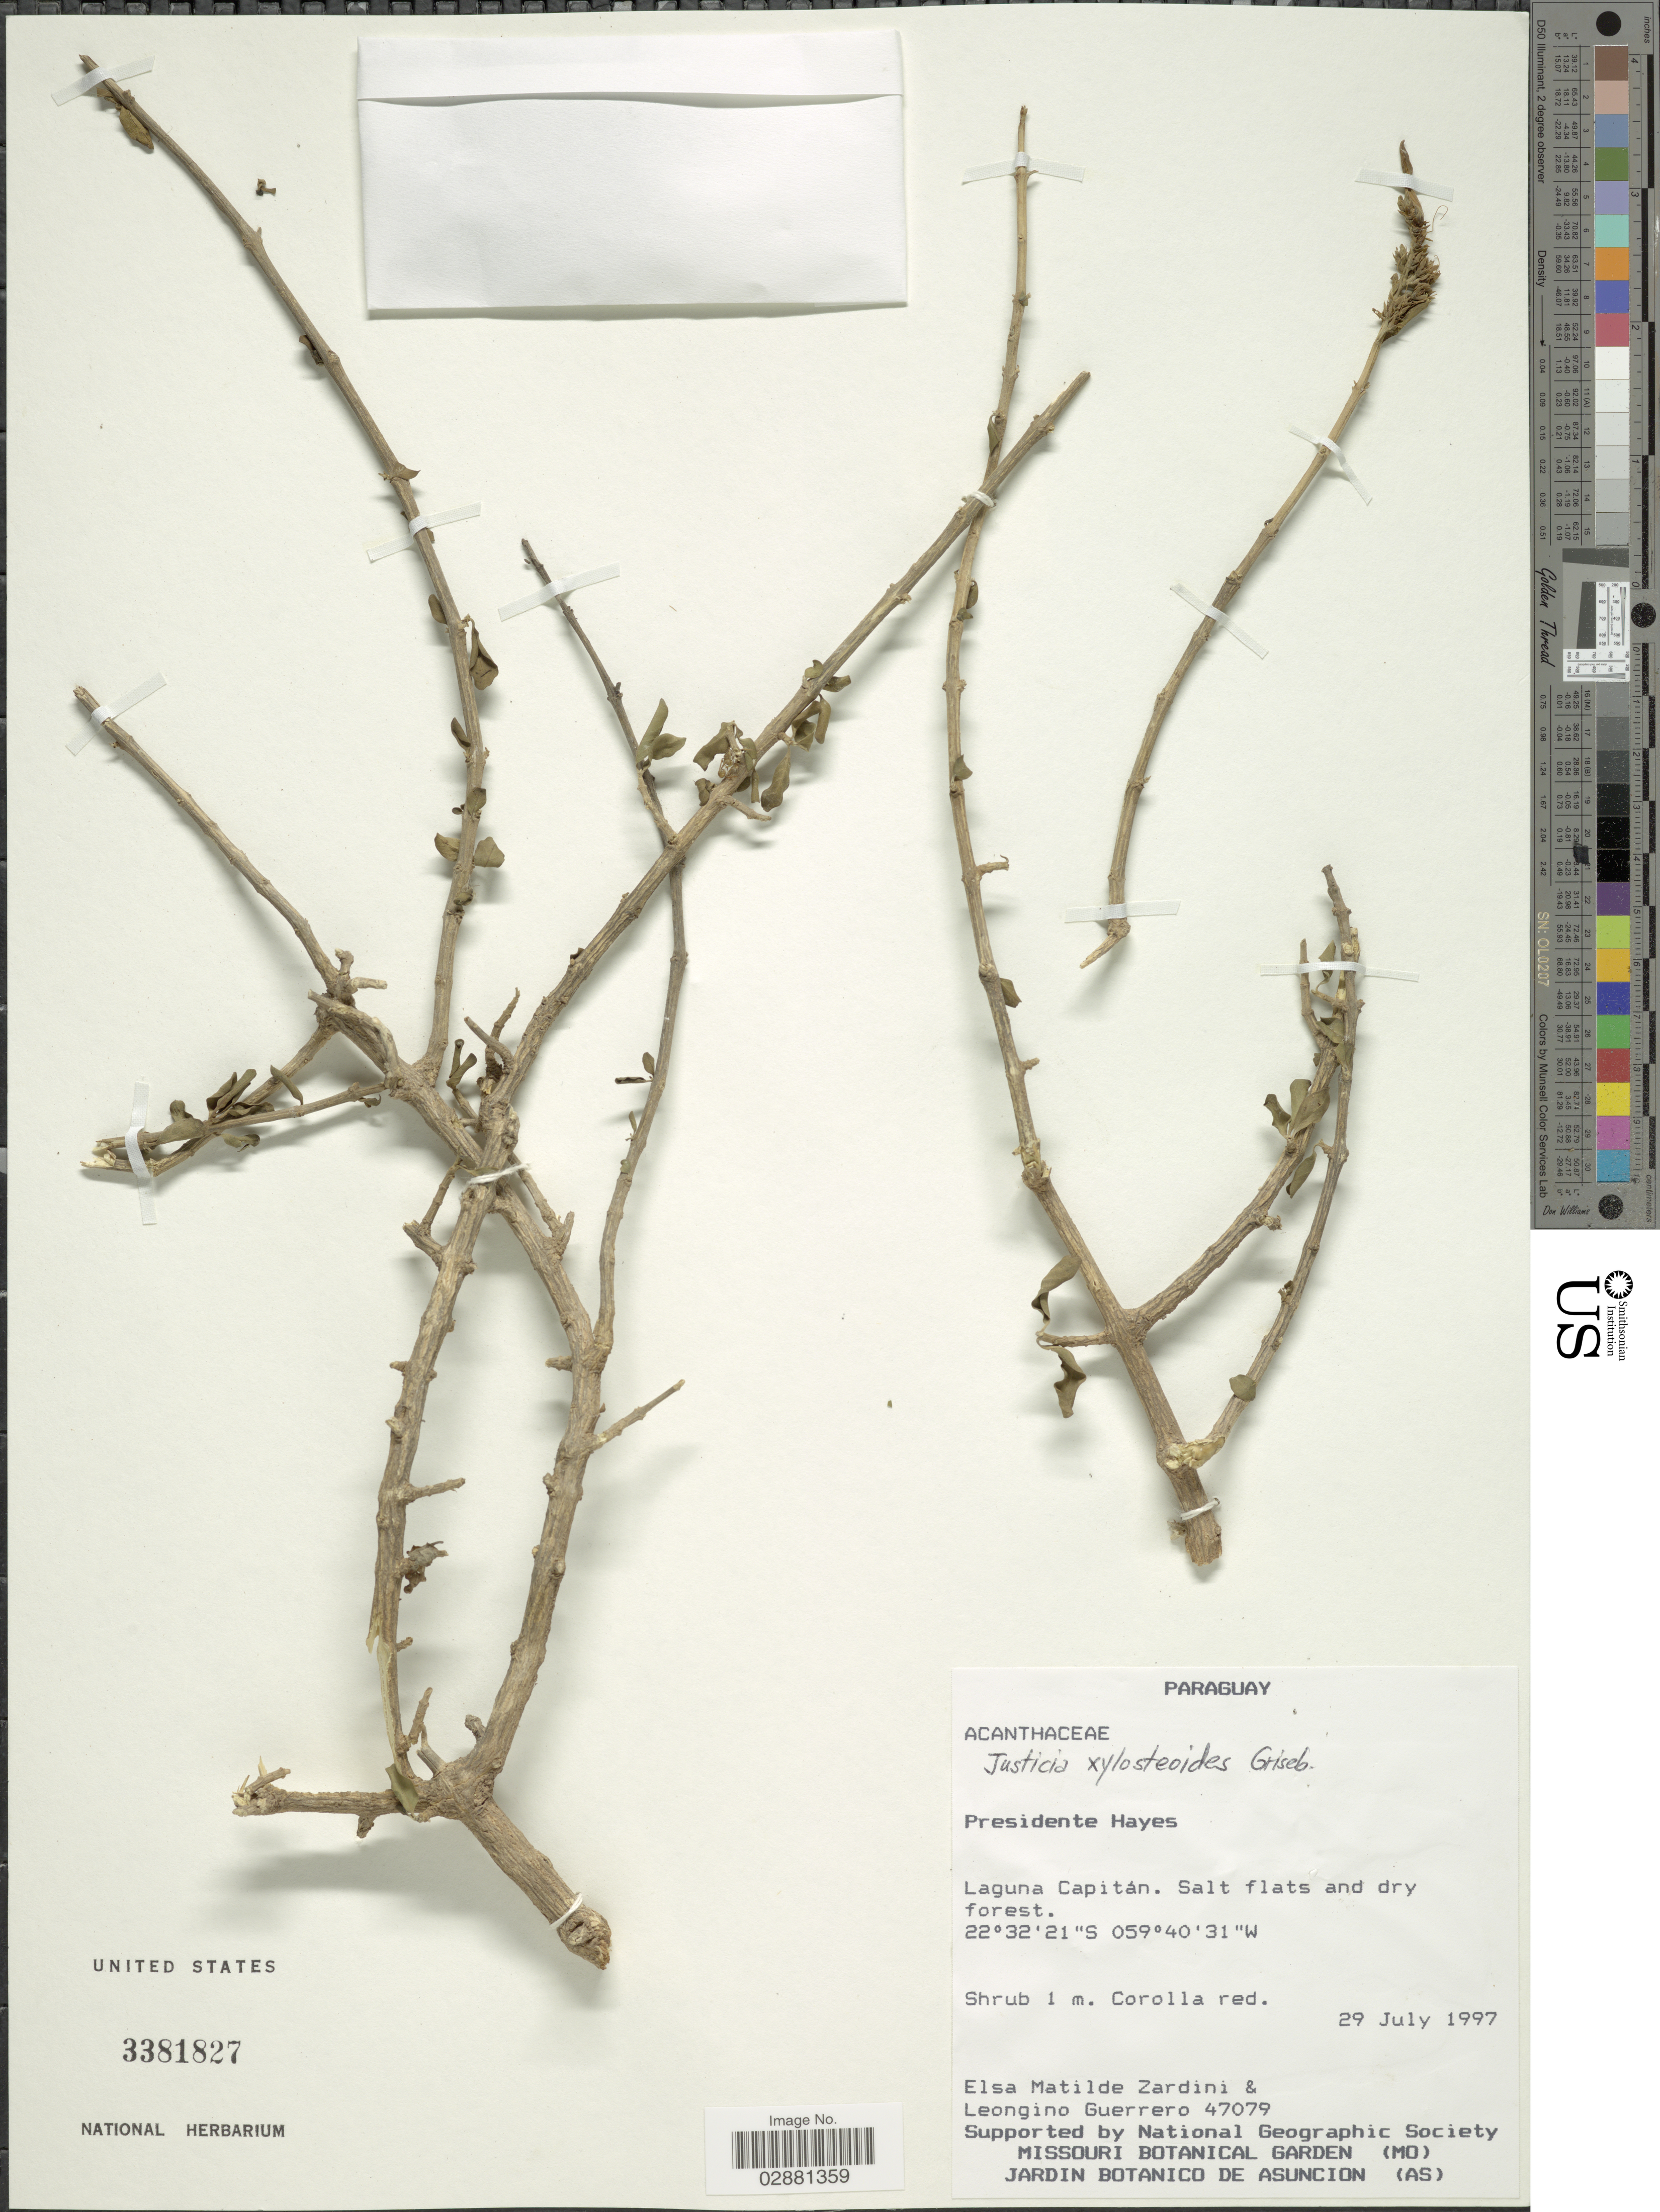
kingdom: Plantae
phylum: Tracheophyta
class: Magnoliopsida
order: Lamiales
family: Acanthaceae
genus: Justicia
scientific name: Justicia xylosteoides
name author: Griseb.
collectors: E. M. Zardini & L. Guerrero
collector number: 47079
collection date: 1997-07-29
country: Paraguay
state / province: Presidente Hayes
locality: Presidente Hayes, Laguna Capitán.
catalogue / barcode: US 3381827